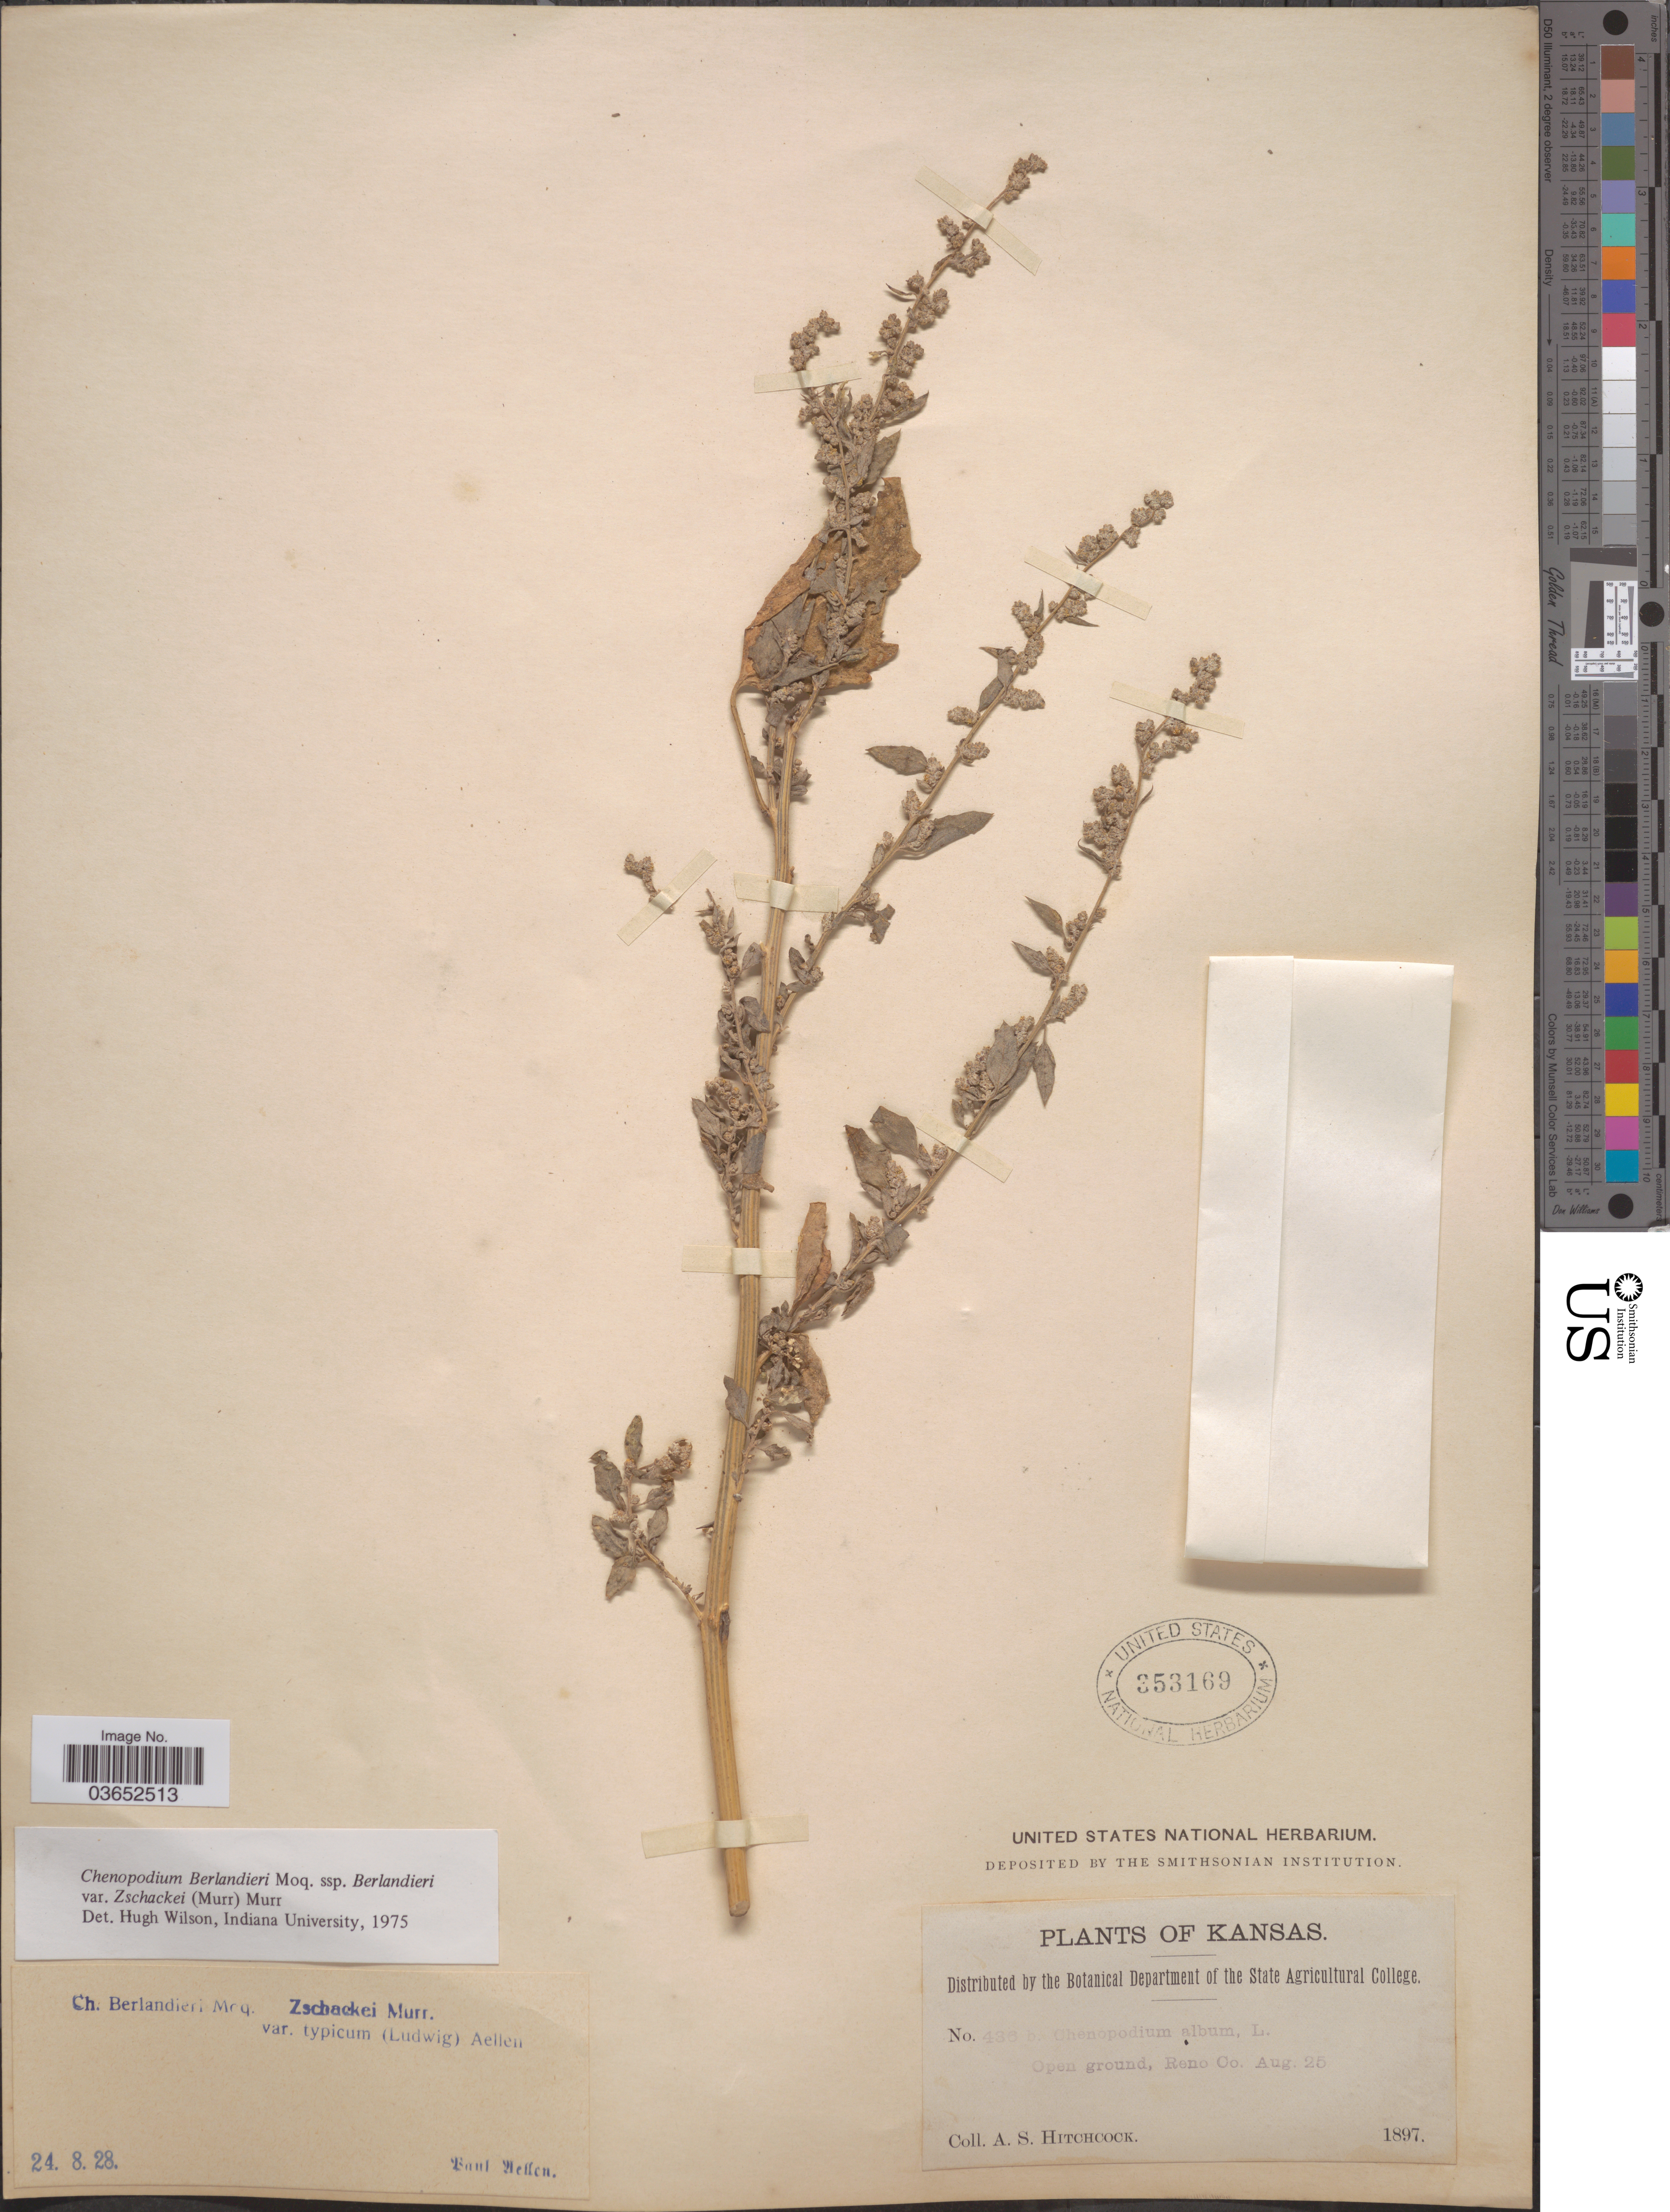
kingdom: Plantae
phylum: Tracheophyta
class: Magnoliopsida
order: Caryophyllales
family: Amaranthaceae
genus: Chenopodium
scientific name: Chenopodium berlandieri var. typicum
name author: A. Ludw. ex Graebn.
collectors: A. S. Hitchcock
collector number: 436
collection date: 1897-08-25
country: United States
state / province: Kansas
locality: Reno Co.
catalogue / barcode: US 353169